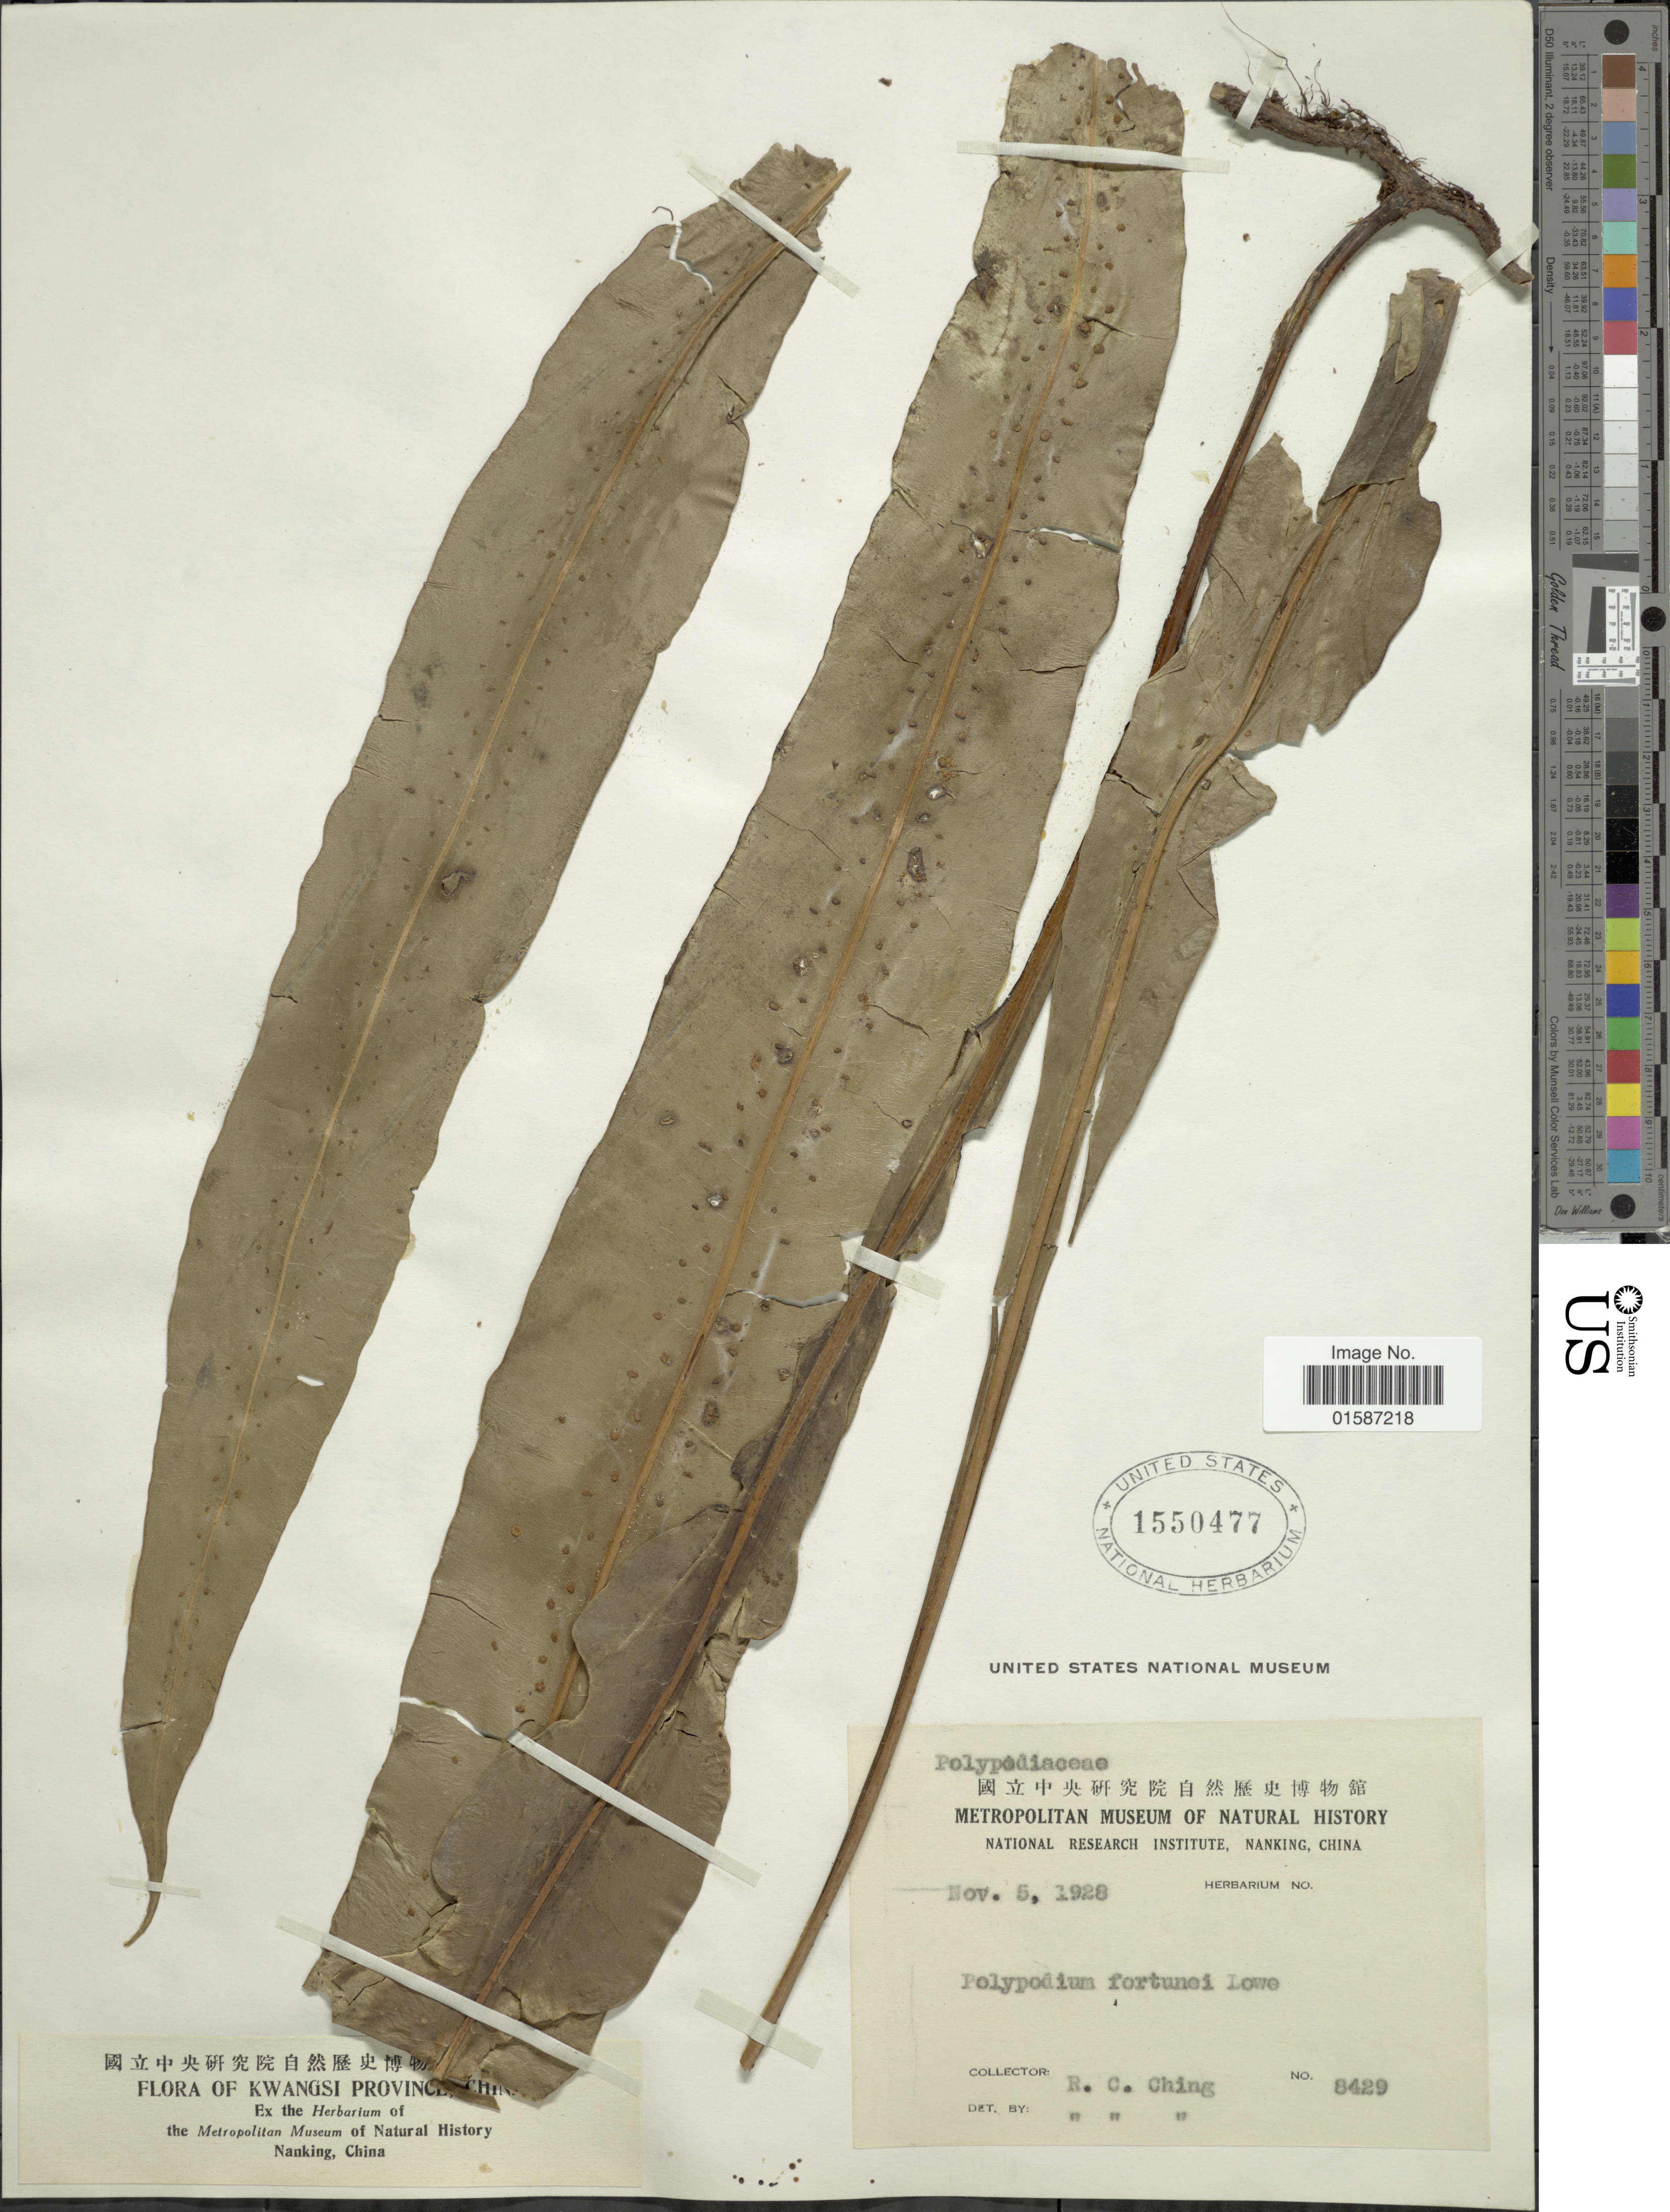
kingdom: Plantae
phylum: Tracheophyta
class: Polypodiopsida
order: Polypodiales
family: Polypodiaceae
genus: Neolepisorus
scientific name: Neolepisorus fortunei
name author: (T. Moore) Li S. Wang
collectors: R. C. Ching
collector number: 8429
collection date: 1928-11-05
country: China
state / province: Guangxi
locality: Kwangsi Province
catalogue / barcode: US 1550477